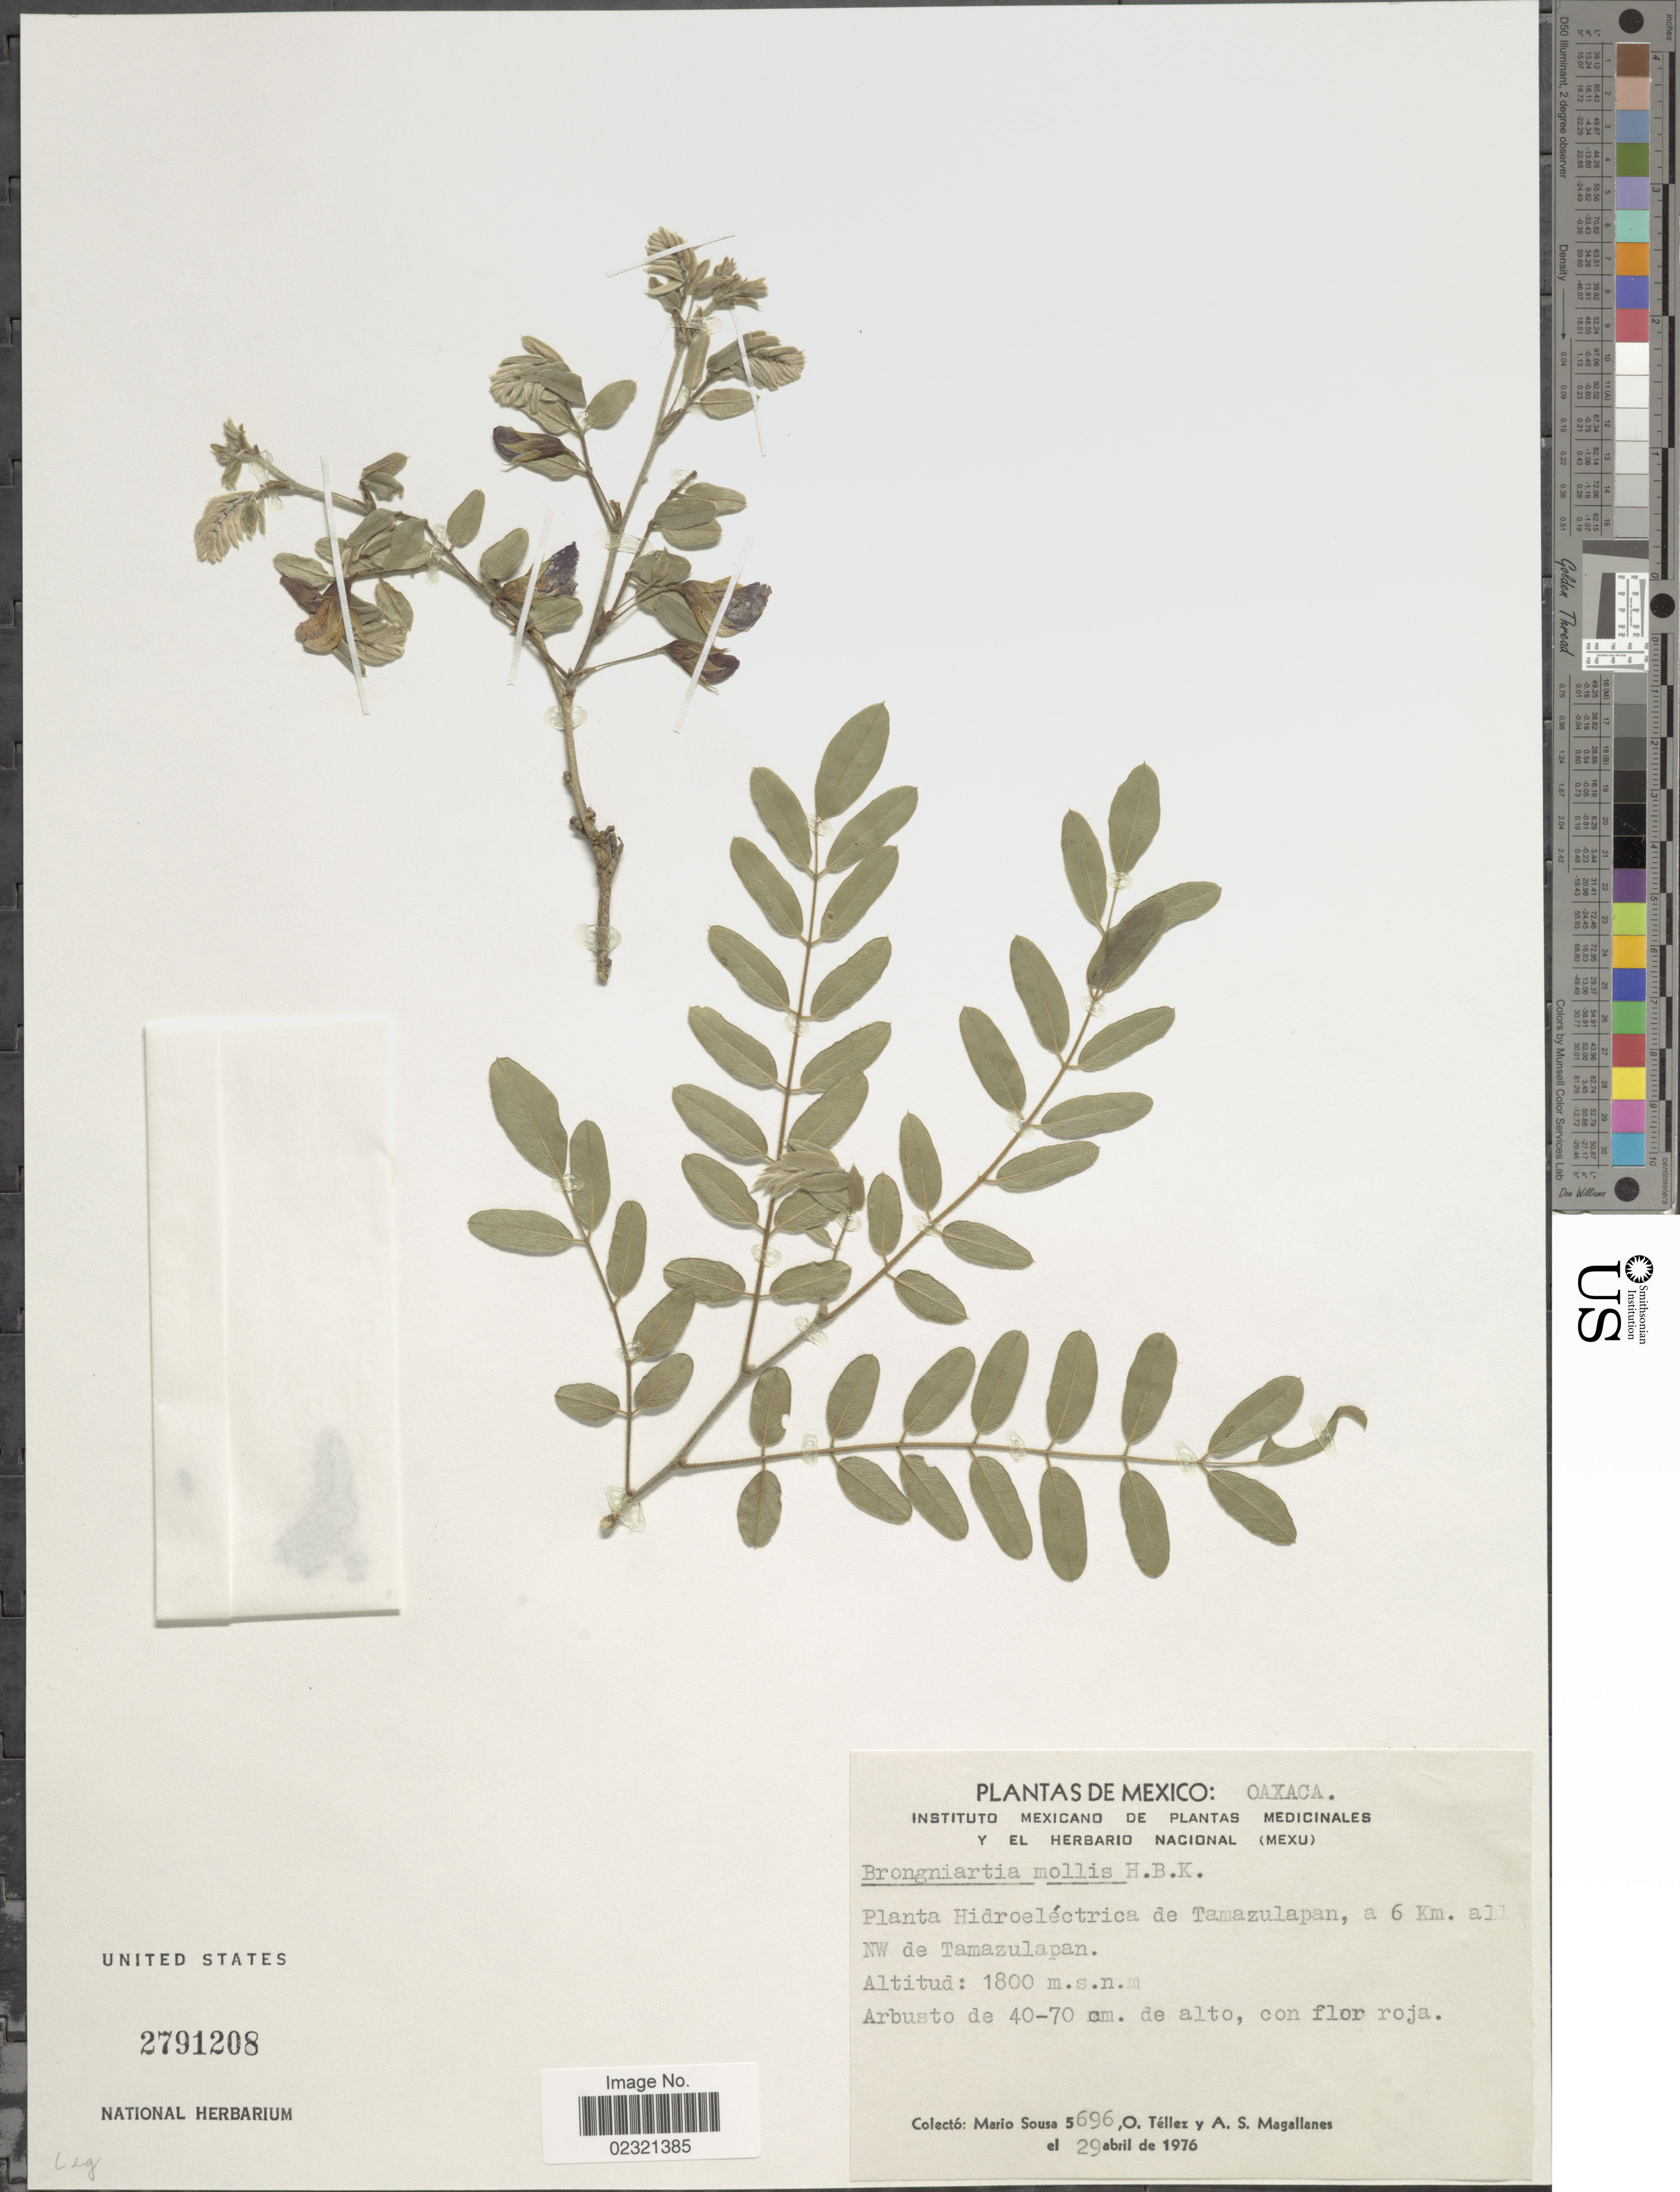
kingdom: Plantae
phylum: Tracheophyta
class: Magnoliopsida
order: Fabales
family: Fabaceae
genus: Brongniartia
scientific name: Brongniartia mollis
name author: Kunth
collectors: M. Sousa S., O. Tellez & A. Magallanes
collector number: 5696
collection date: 1976-04-29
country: Mexico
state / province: Oaxaca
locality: Hidroelectria de Tamazulapan, a 6 km. al NW de Tamazulapan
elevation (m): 1800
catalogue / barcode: US 2791208